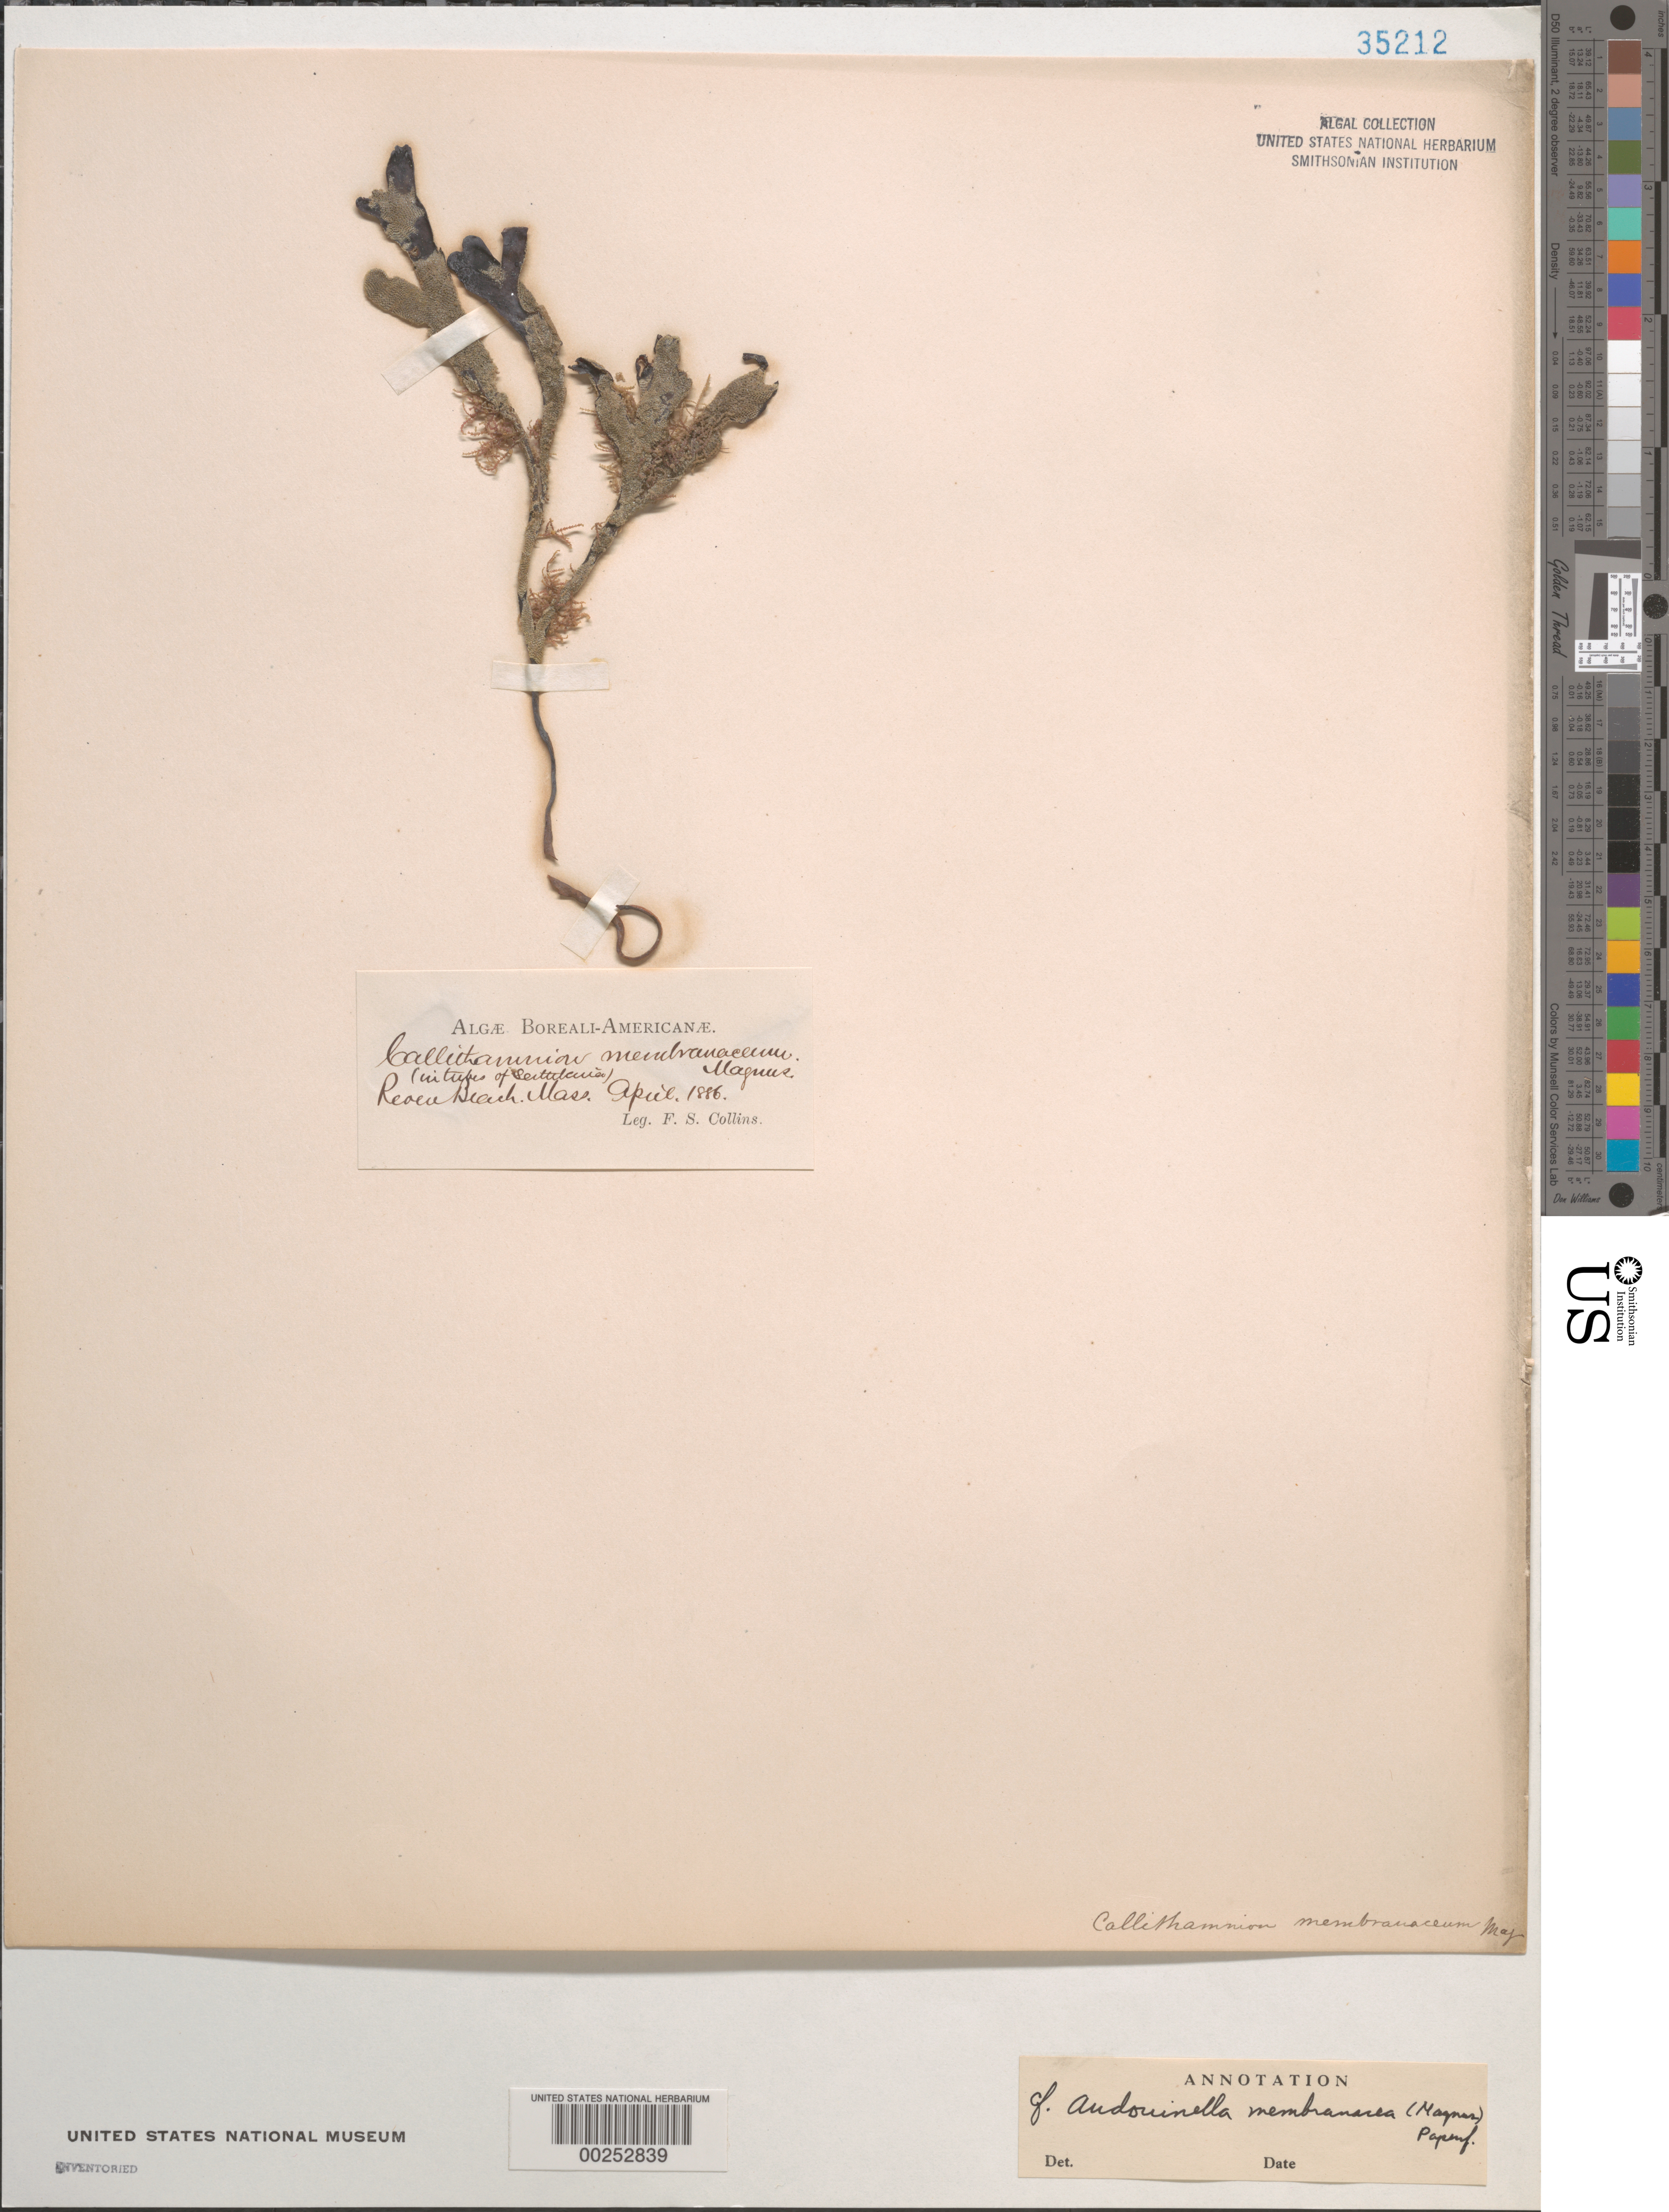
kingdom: Plantae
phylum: Rhodophyta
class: Florideophyceae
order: Palmariales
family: Meiodiscaceae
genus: Rubrointrusa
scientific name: Rubrointrusa membranacea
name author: (Magnus) S.L. Clayden & G.W. Saunders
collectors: F. Collins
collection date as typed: Apr 1886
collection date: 1886-04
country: United States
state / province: Massachusetts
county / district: Suffolk County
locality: Revere Beach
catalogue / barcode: US 35212